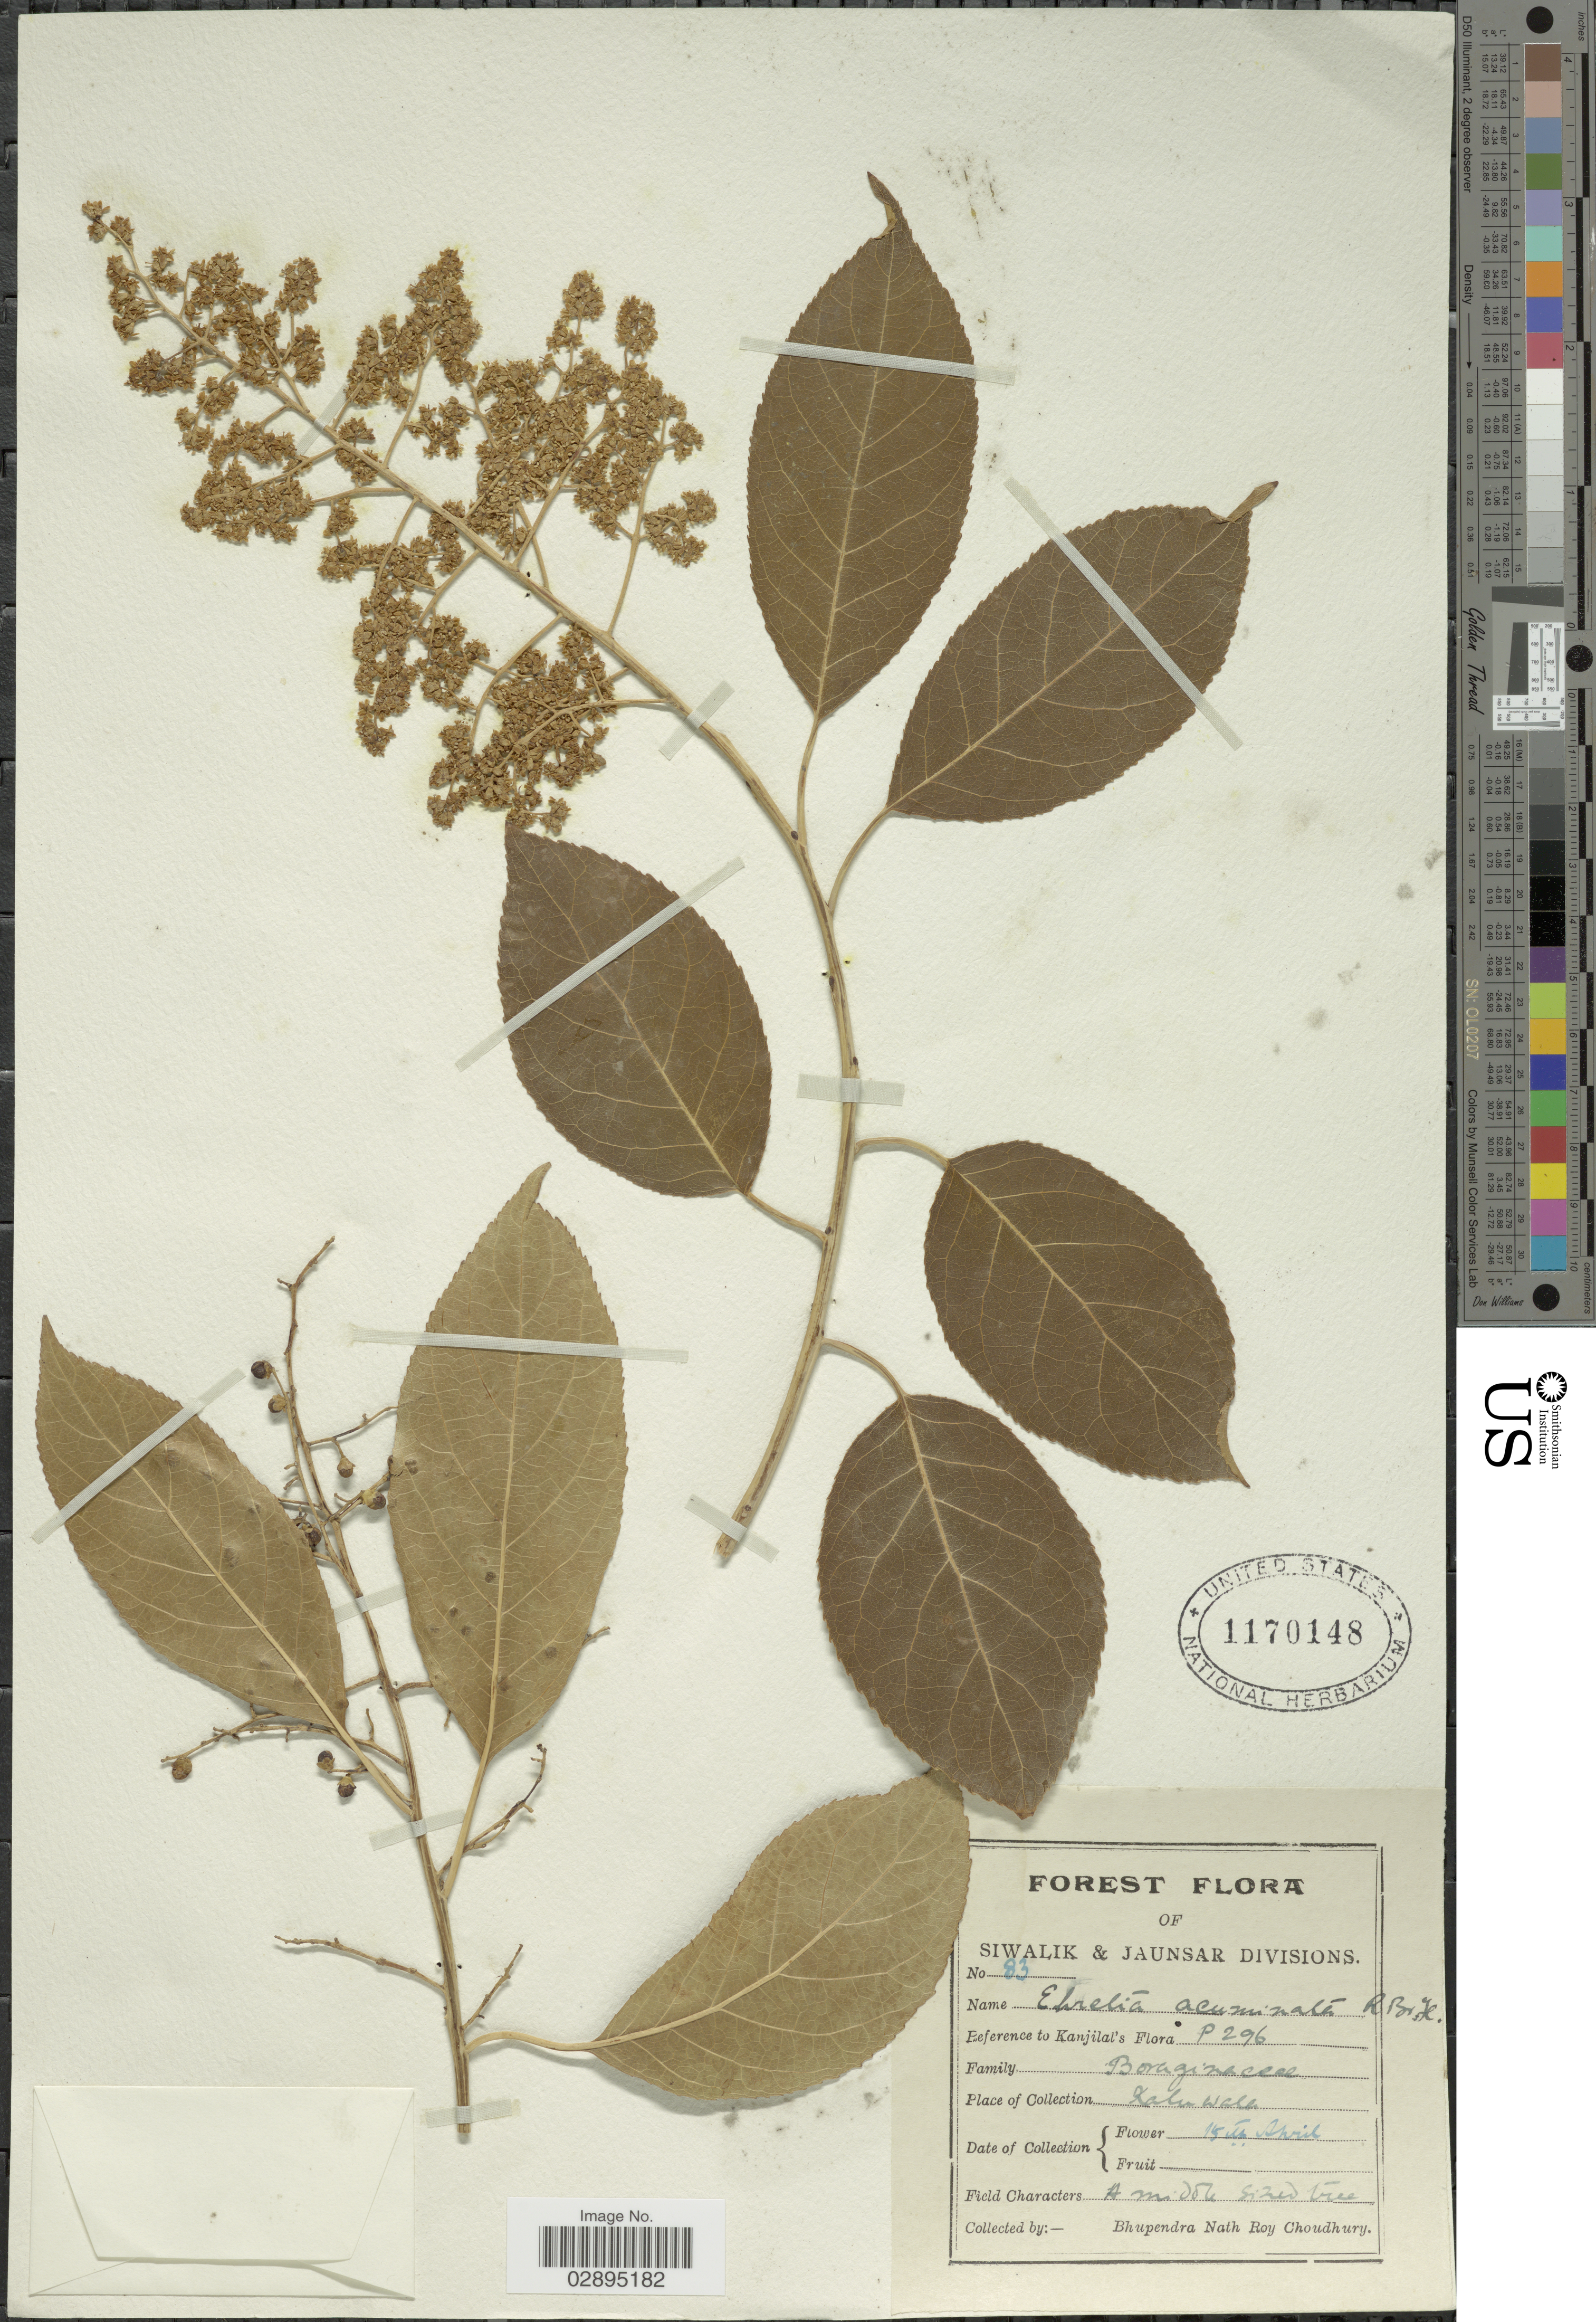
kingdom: Plantae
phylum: Tracheophyta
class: Magnoliopsida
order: Boraginales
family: Ehretiaceae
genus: Ehretia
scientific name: Ehretia acuminata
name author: R. Br.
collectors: B. Choudhury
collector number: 83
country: India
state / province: Uttarakhand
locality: Siwalik & Jaunsar Divisions. Kaluwala.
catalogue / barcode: US 1170148